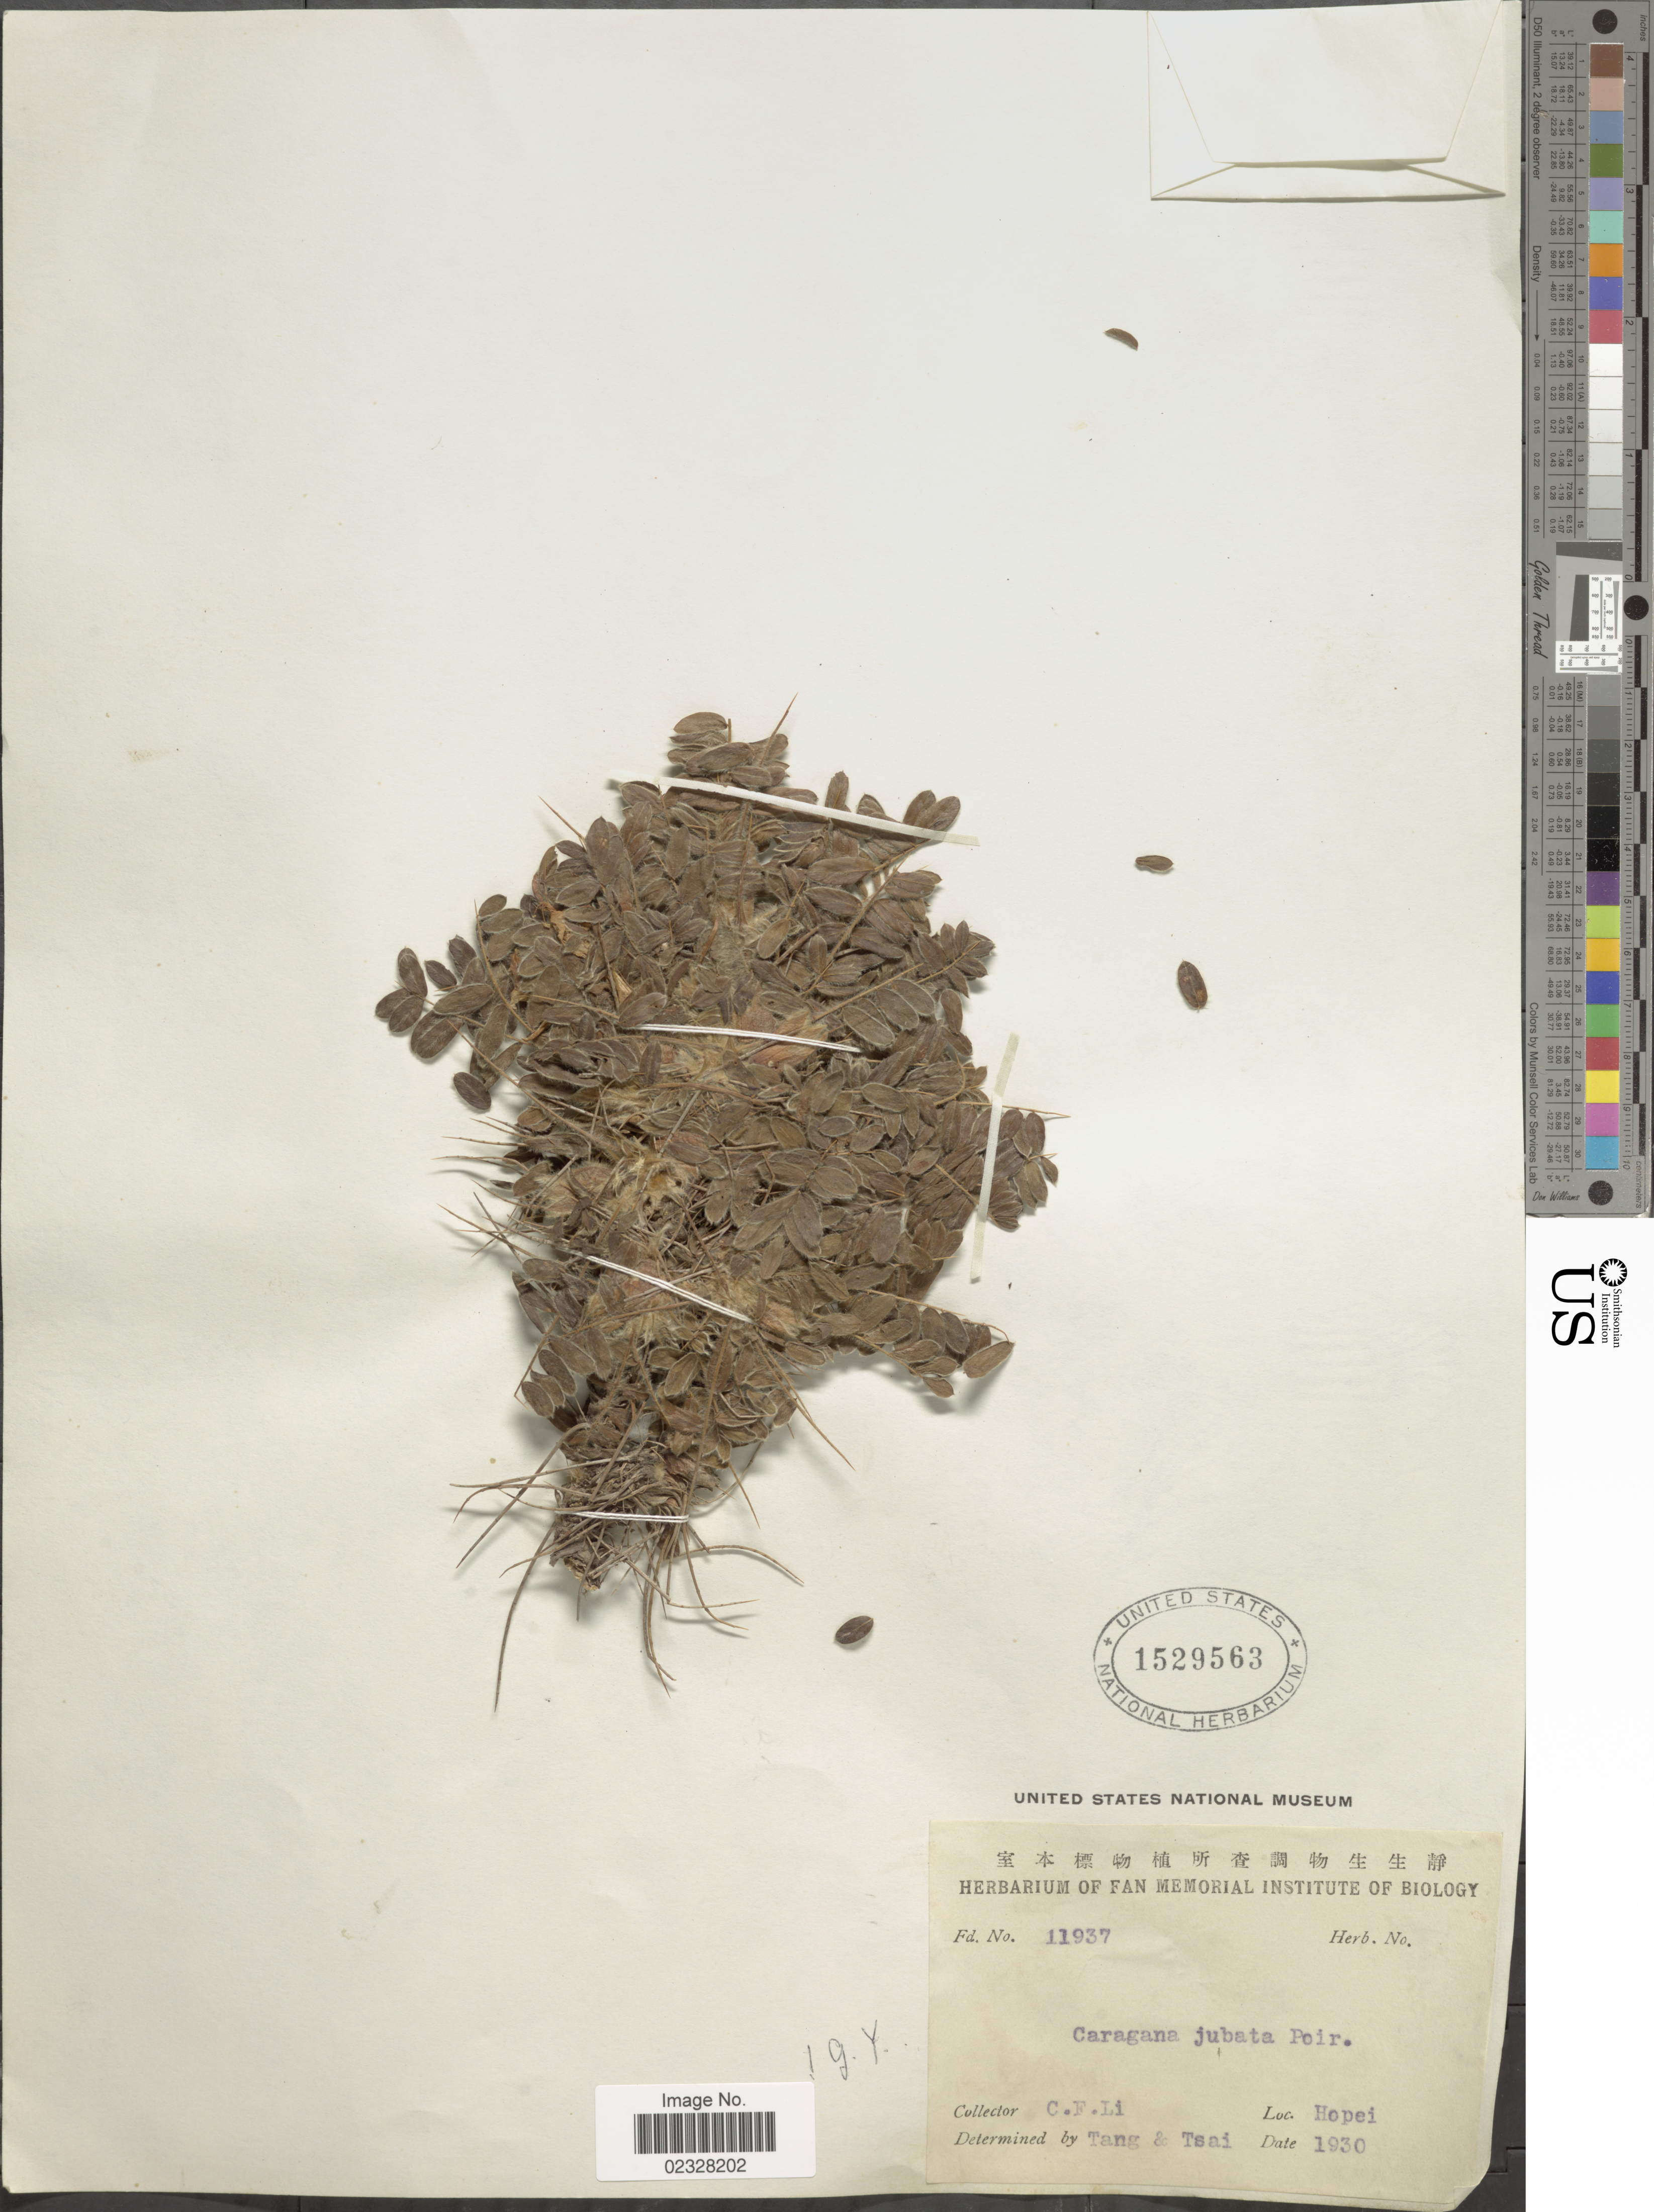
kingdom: Plantae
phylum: Tracheophyta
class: Magnoliopsida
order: Fabales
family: Fabaceae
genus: Caragana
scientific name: Caragana jubata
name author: Poir.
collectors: C. F. Li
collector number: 11937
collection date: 1930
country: China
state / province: Hebei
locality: Hopei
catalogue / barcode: US 1529563